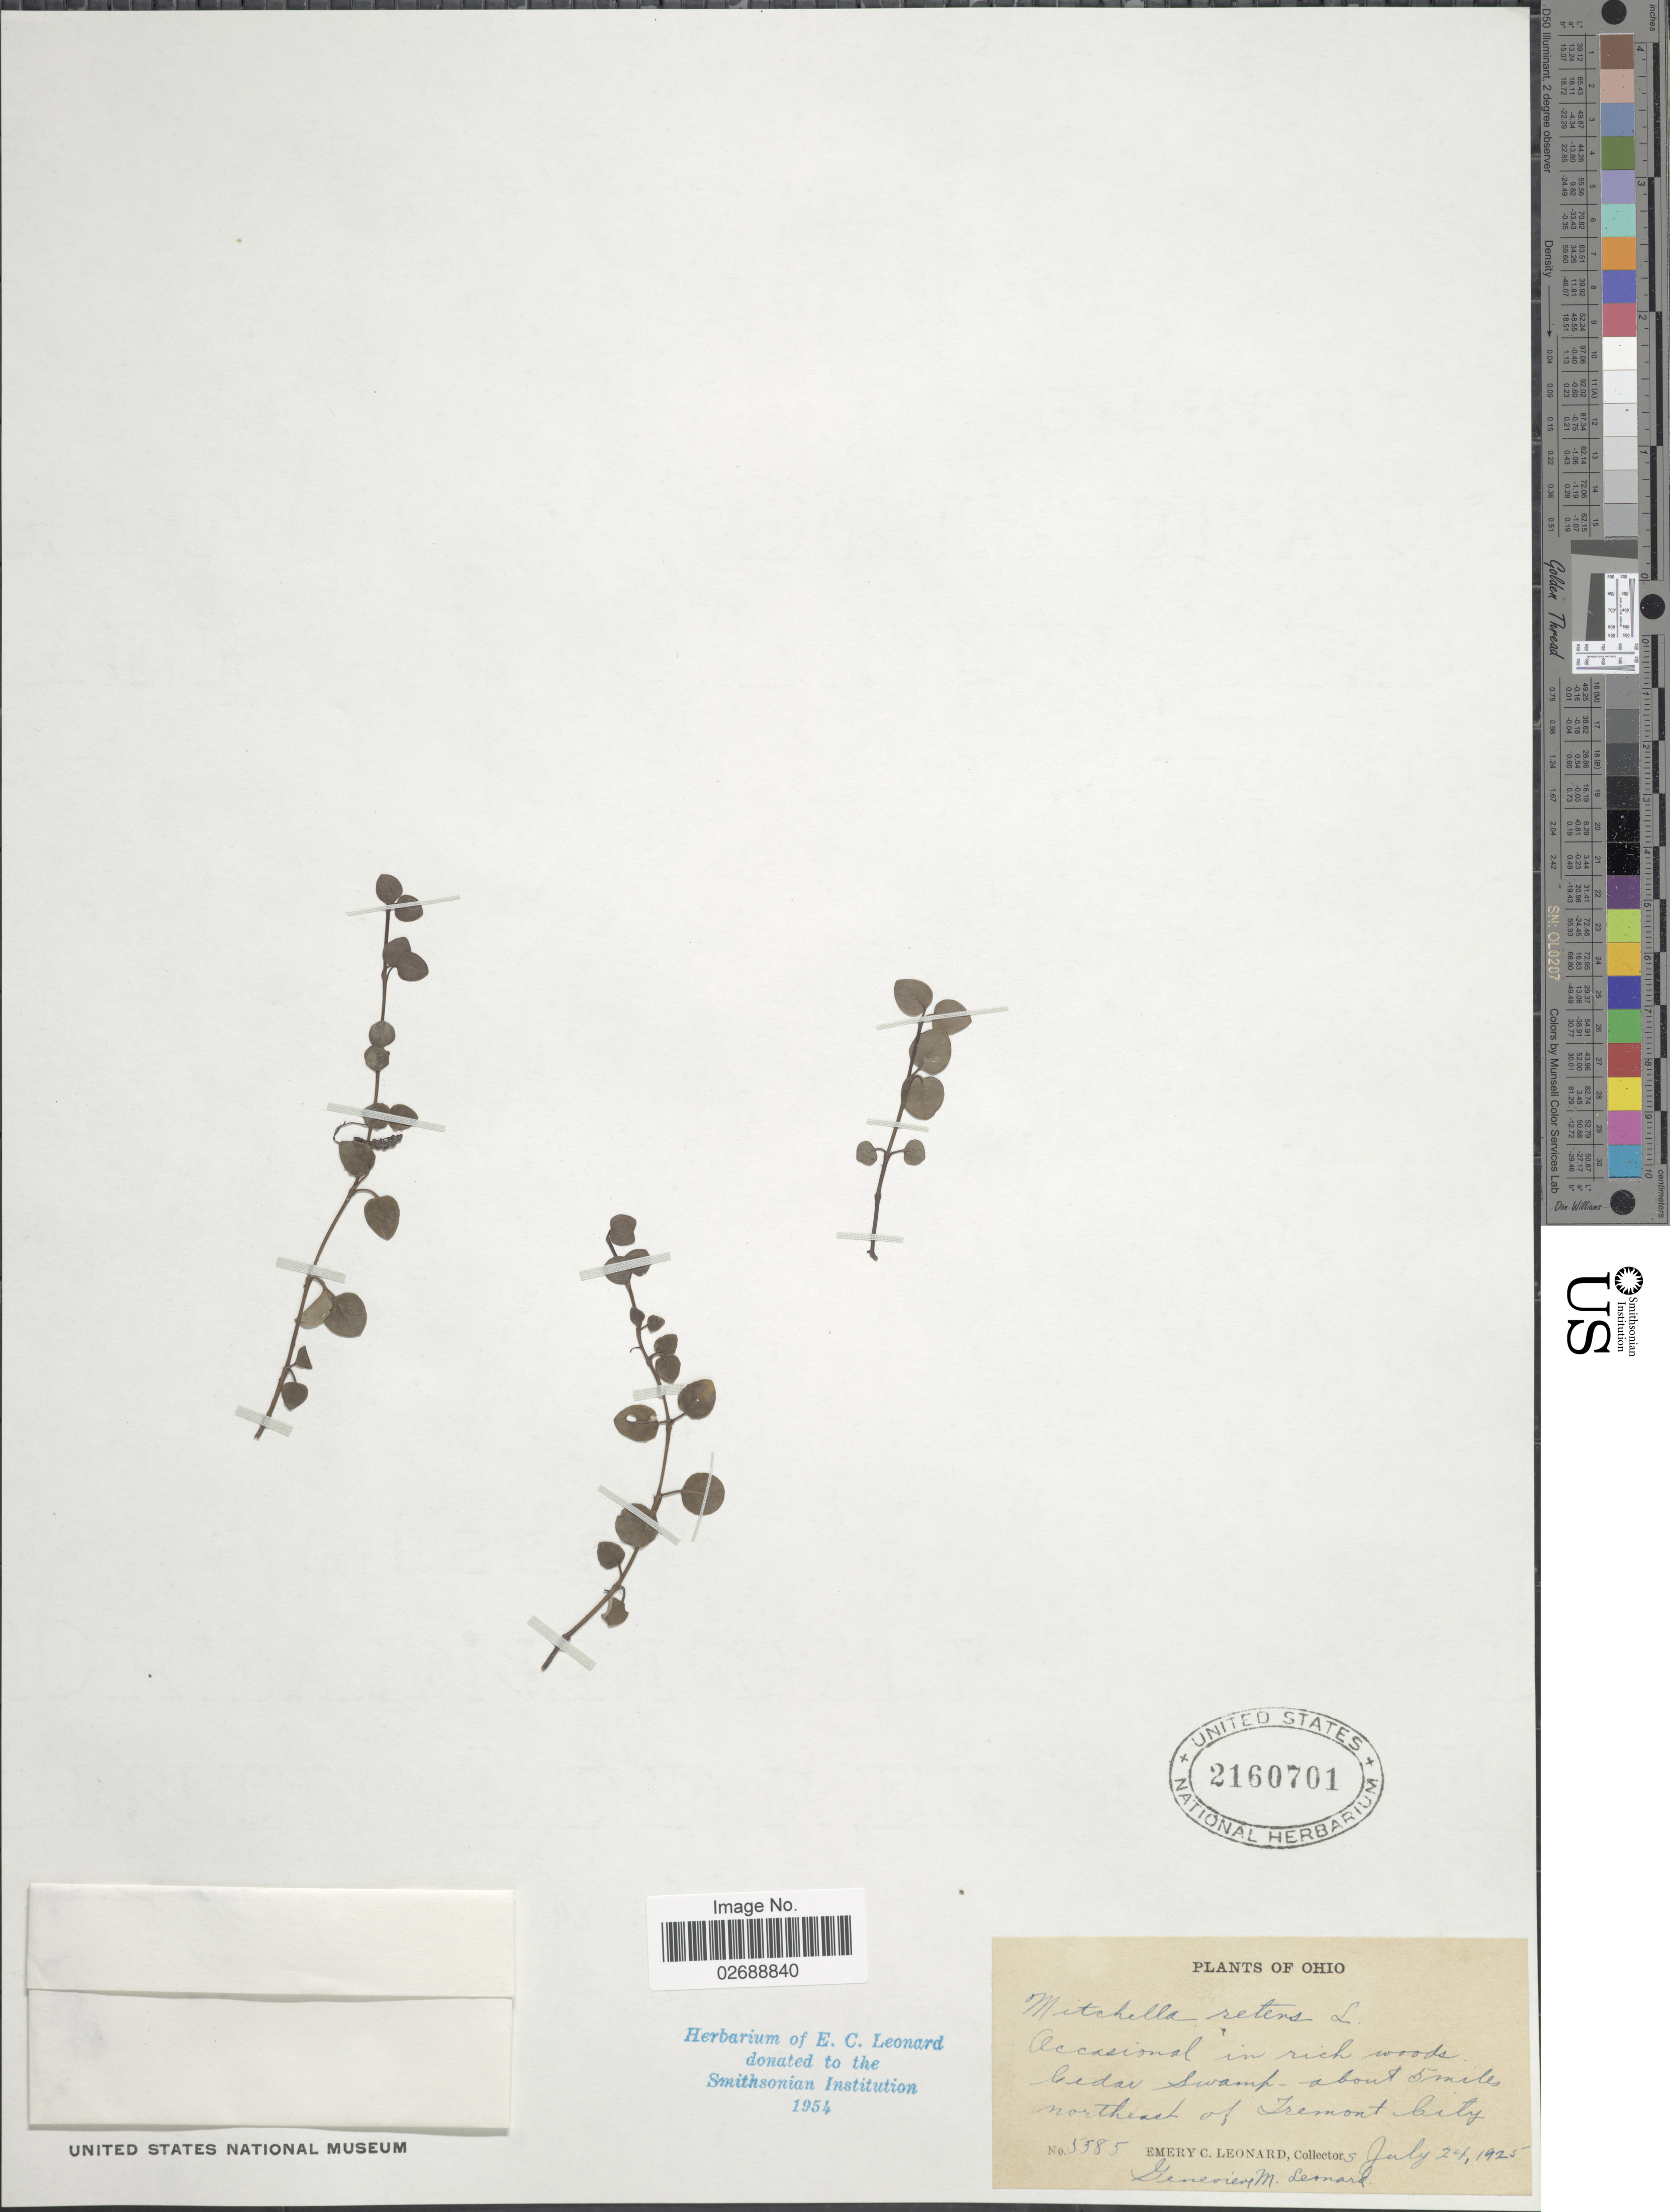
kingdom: Plantae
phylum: Tracheophyta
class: Magnoliopsida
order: Gentianales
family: Rubiaceae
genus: Mitchella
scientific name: Mitchella repens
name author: L.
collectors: E. C. Leonard & G. M. Leonard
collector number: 5585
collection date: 1925-07-24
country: United States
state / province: Ohio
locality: Cedar Swamp about 5 miles northeast of Fremont City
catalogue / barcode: US 2160701